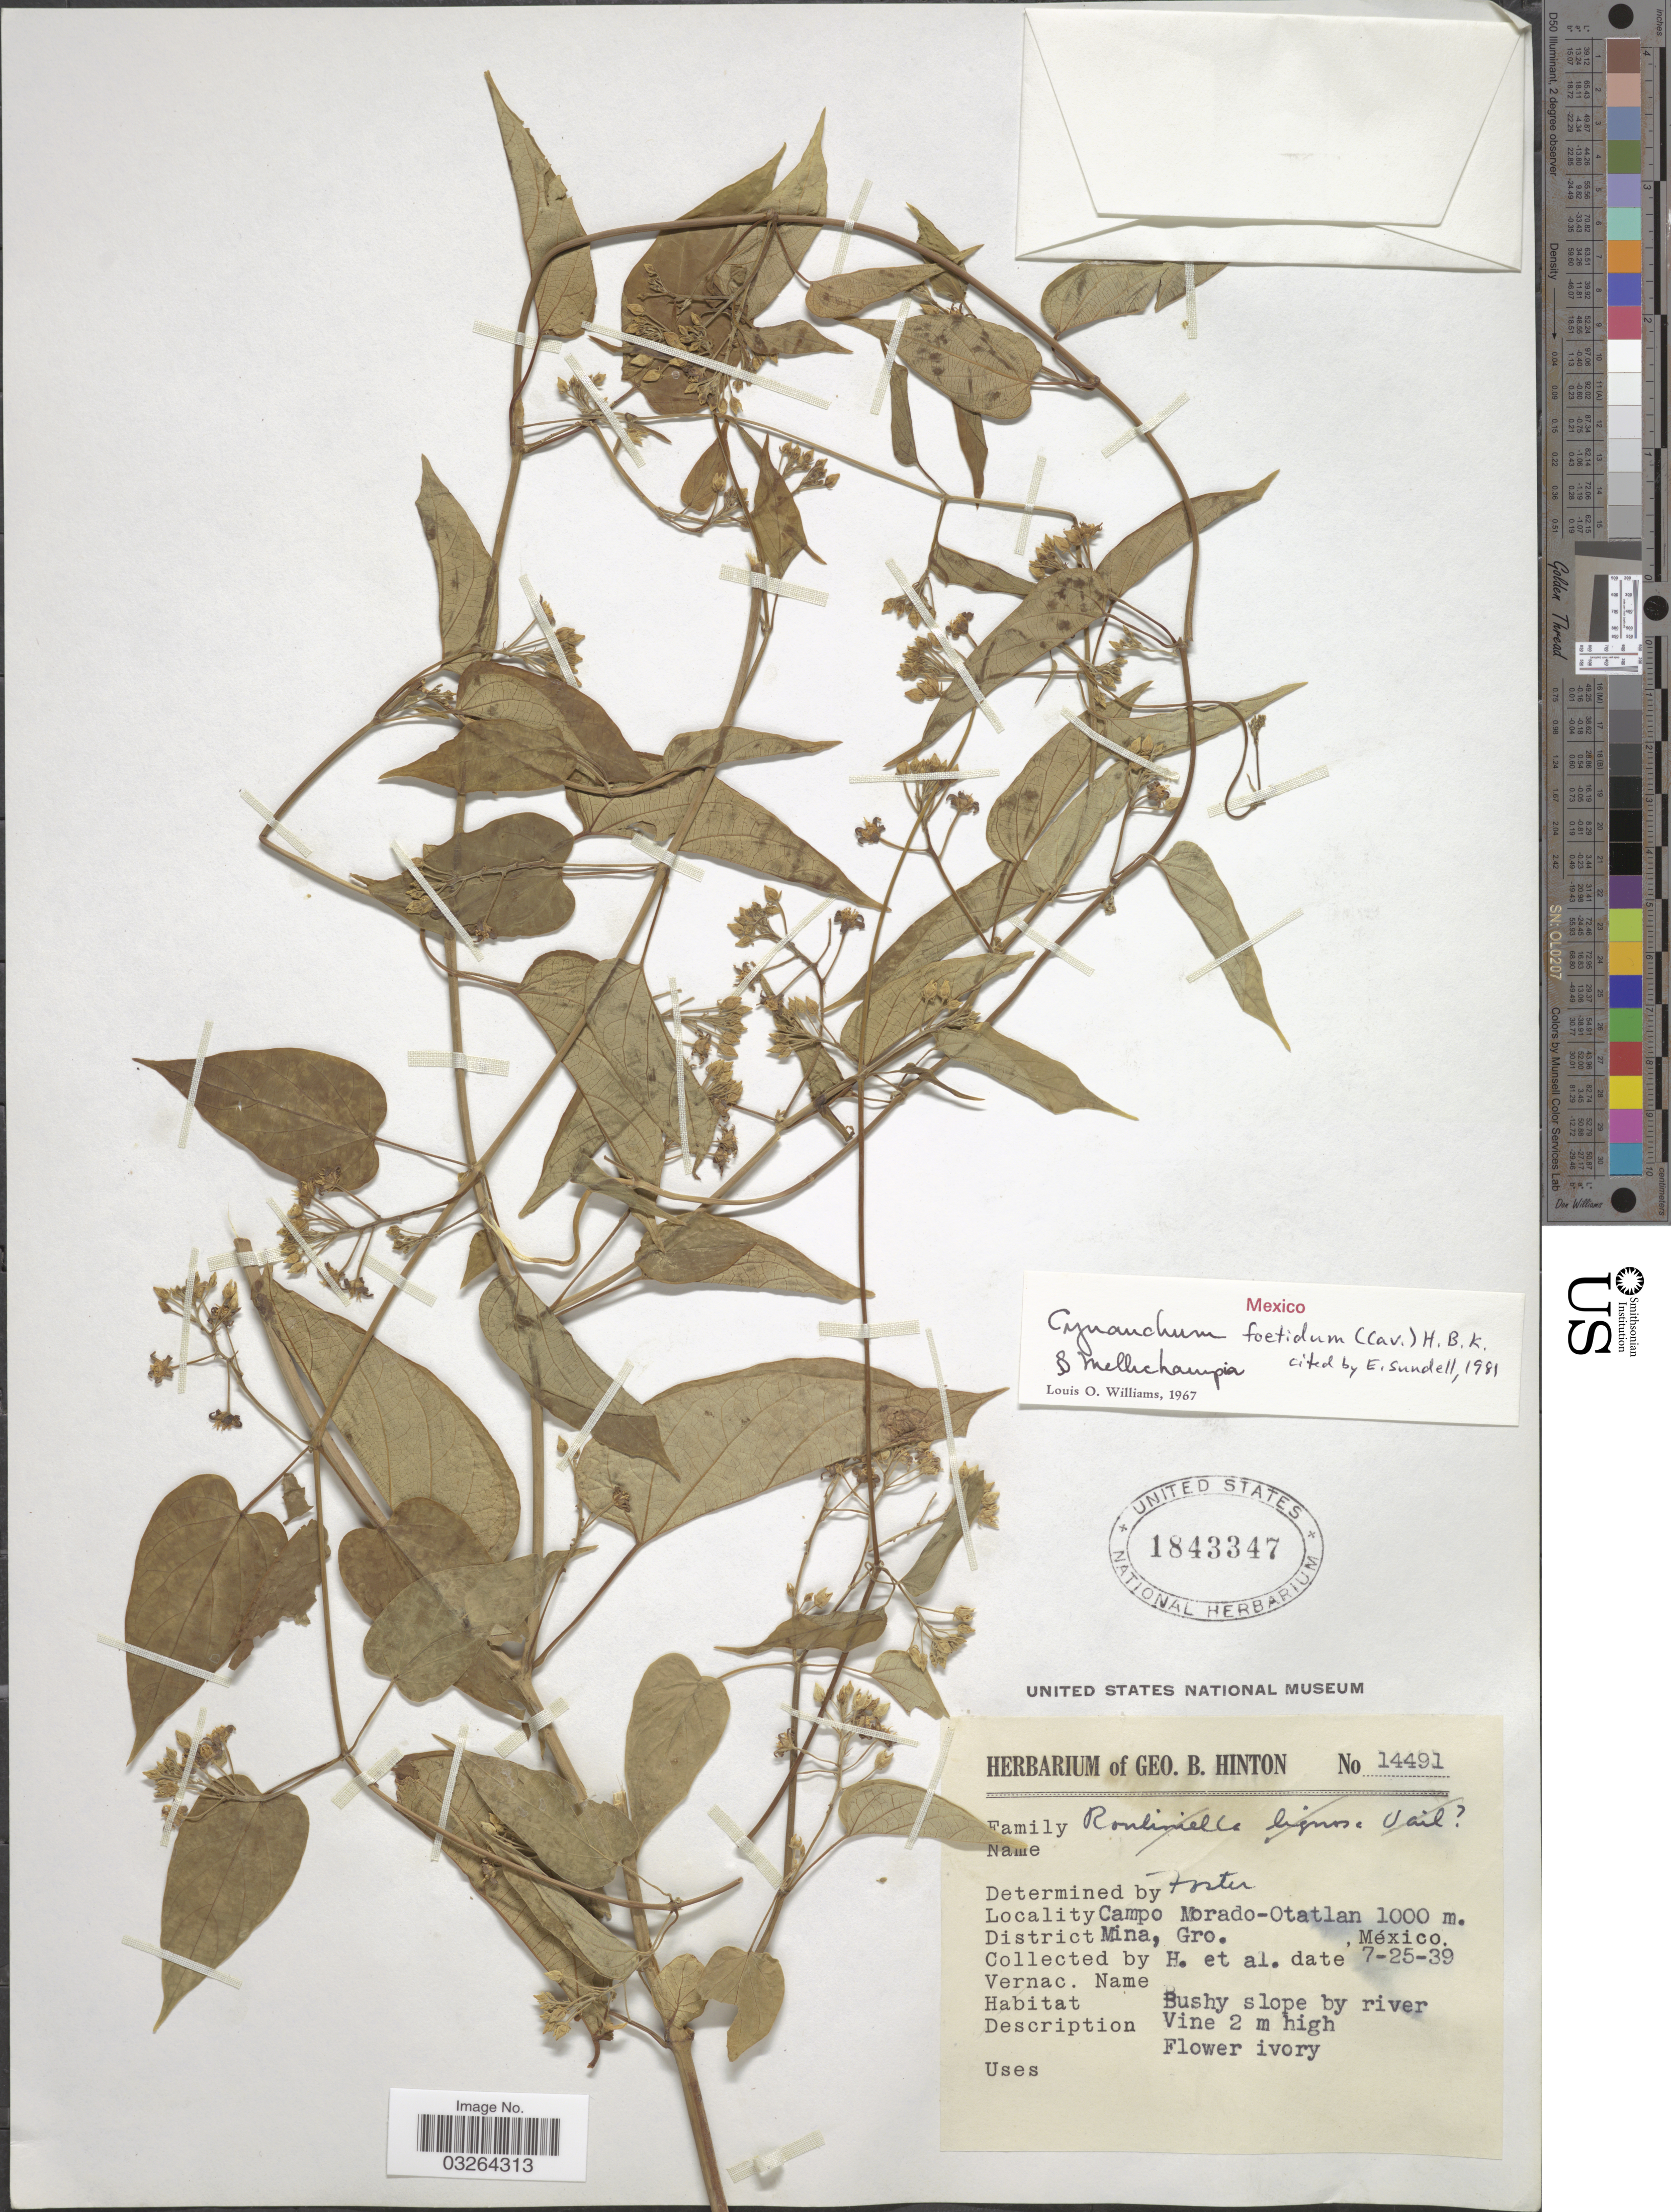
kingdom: Plantae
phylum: Tracheophyta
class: Magnoliopsida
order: Gentianales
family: Apocynaceae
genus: Cynanchum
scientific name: Cynanchum foetidum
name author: (Cav.) Kunth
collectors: G. B. Hinton & et al.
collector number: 14491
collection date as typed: Transcribed d/m/y: 25/7/39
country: Mexico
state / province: Guerrero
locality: Campo Morado - Otatlan. District Mina.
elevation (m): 1000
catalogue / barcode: US 1843347